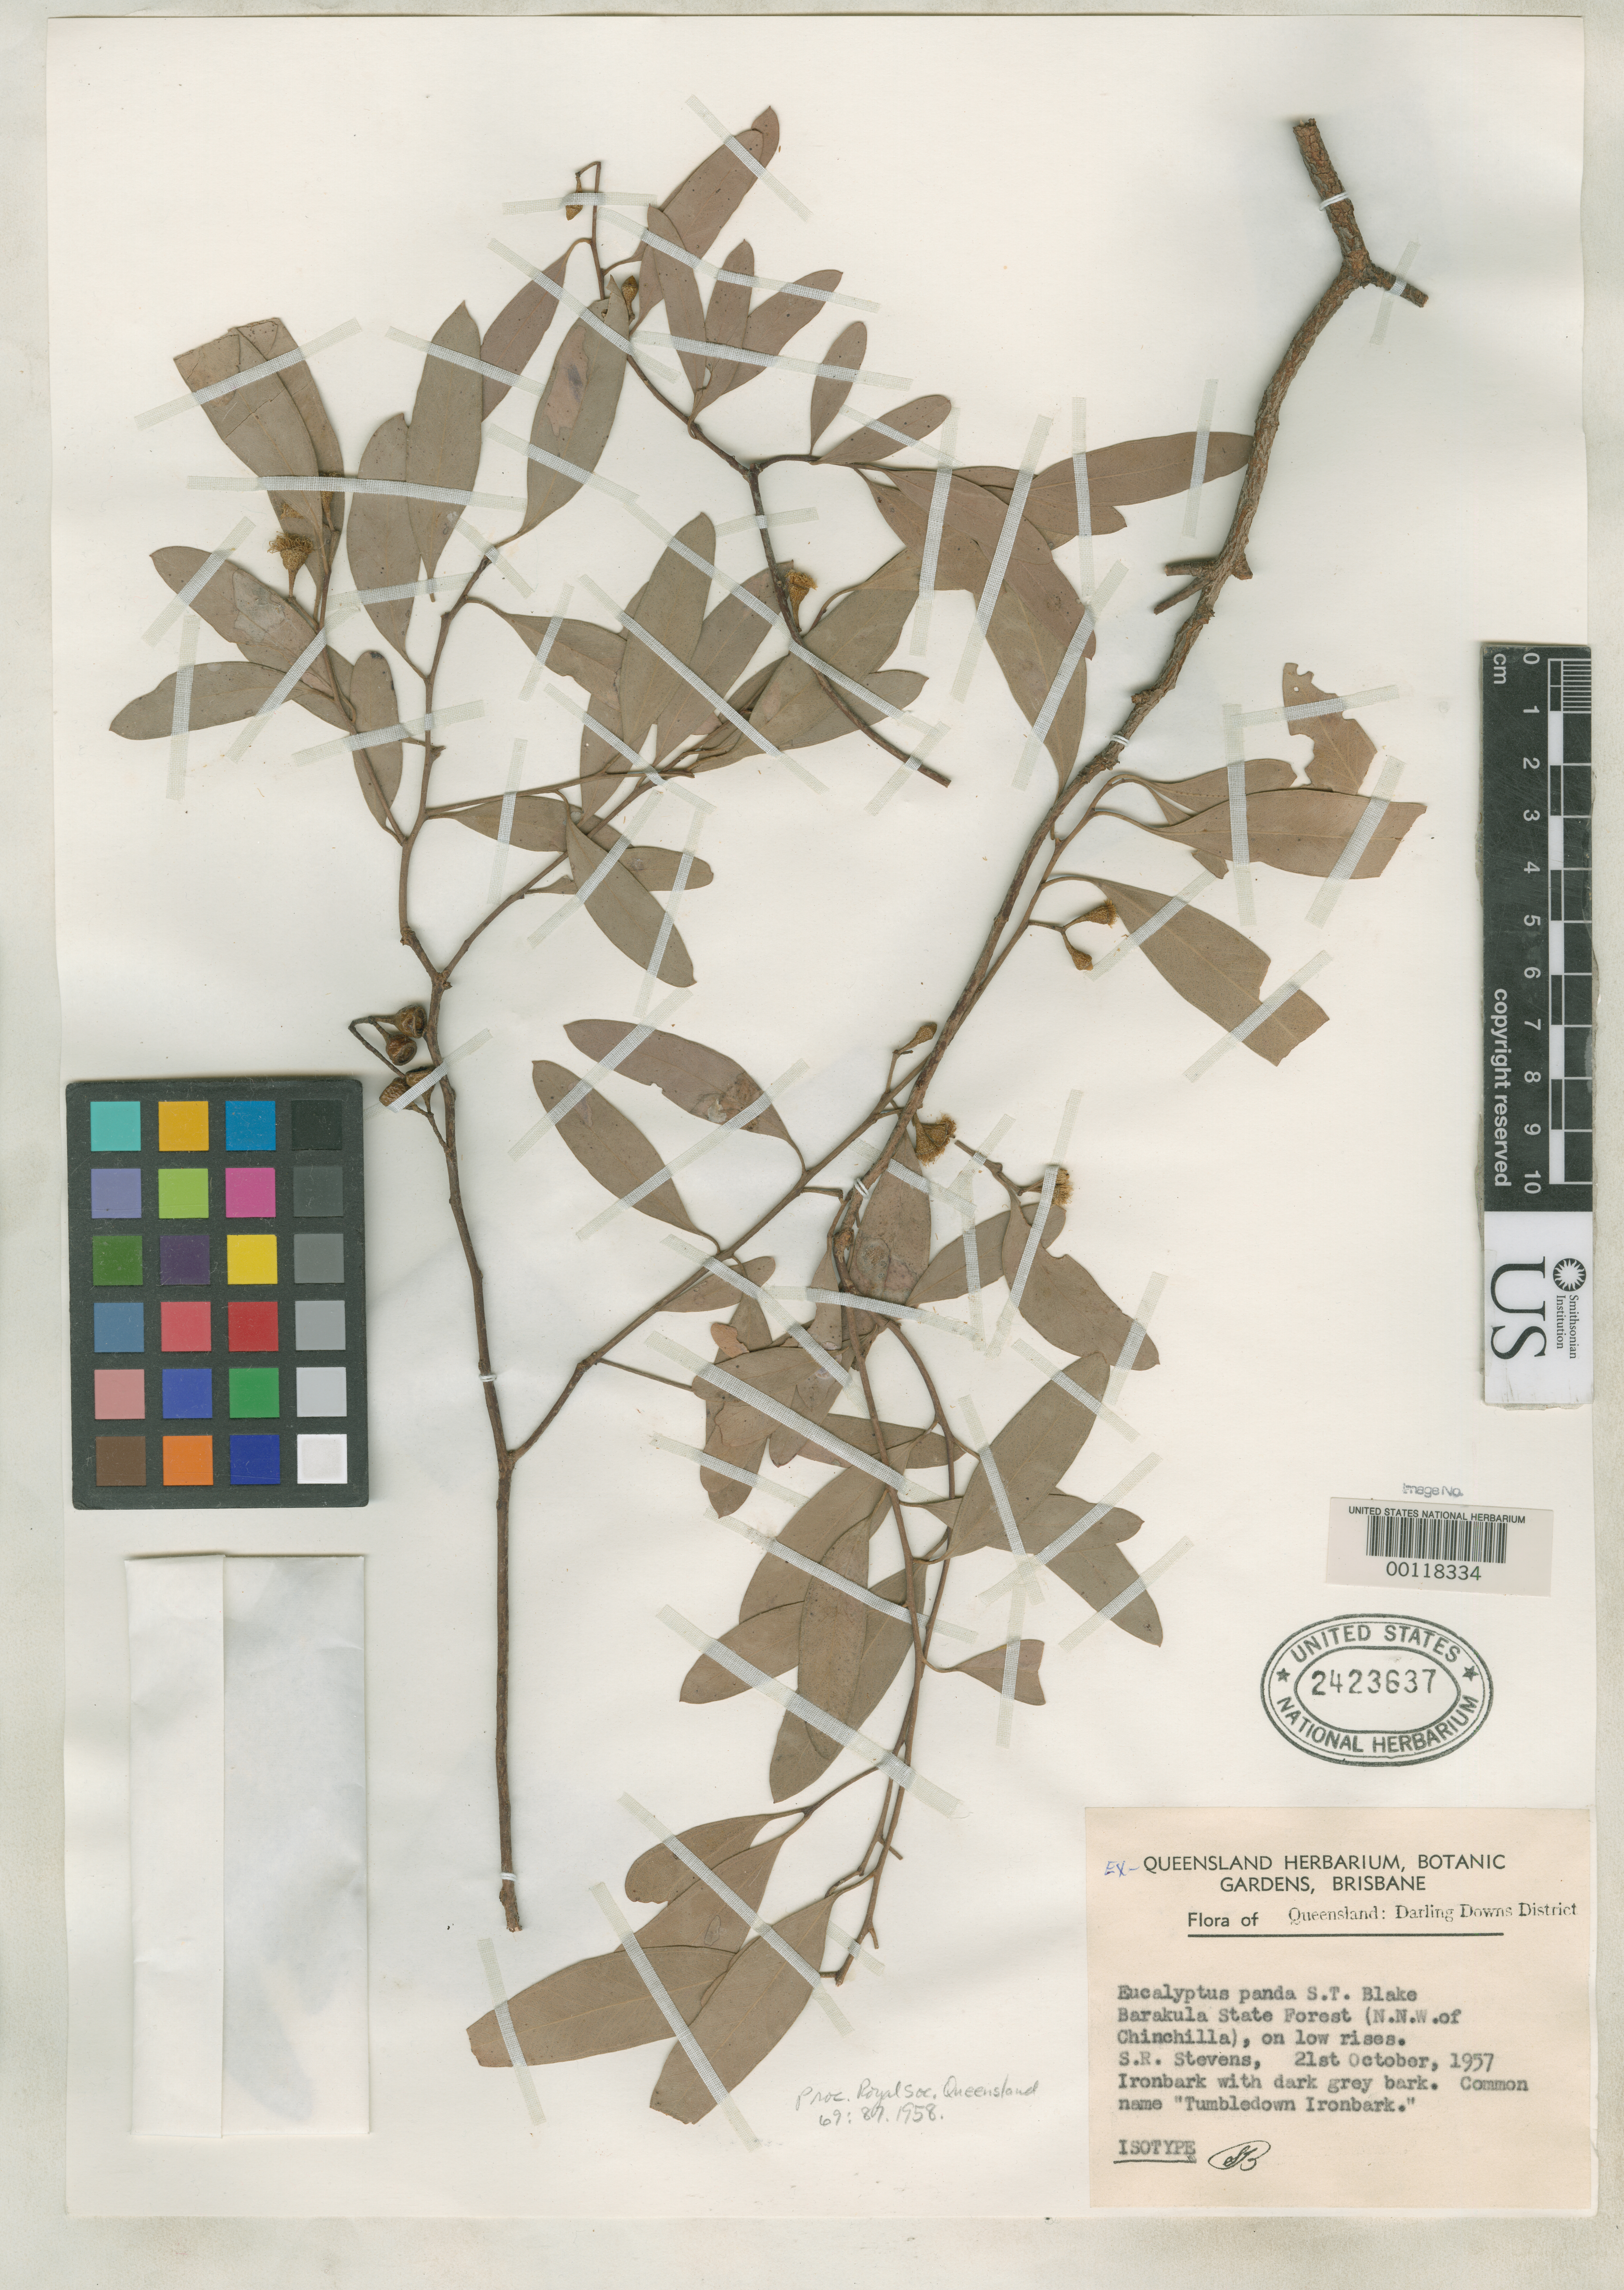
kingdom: Plantae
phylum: Tracheophyta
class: Magnoliopsida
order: Myrtales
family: Myrtaceae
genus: Eucalyptus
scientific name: Eucalyptus panda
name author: S.T. Blake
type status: Isotype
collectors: S. Stevens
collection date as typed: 21 Oct 1957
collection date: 1957-10-21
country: Australia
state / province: Queensland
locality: Barakula State Forest.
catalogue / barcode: US 2423637